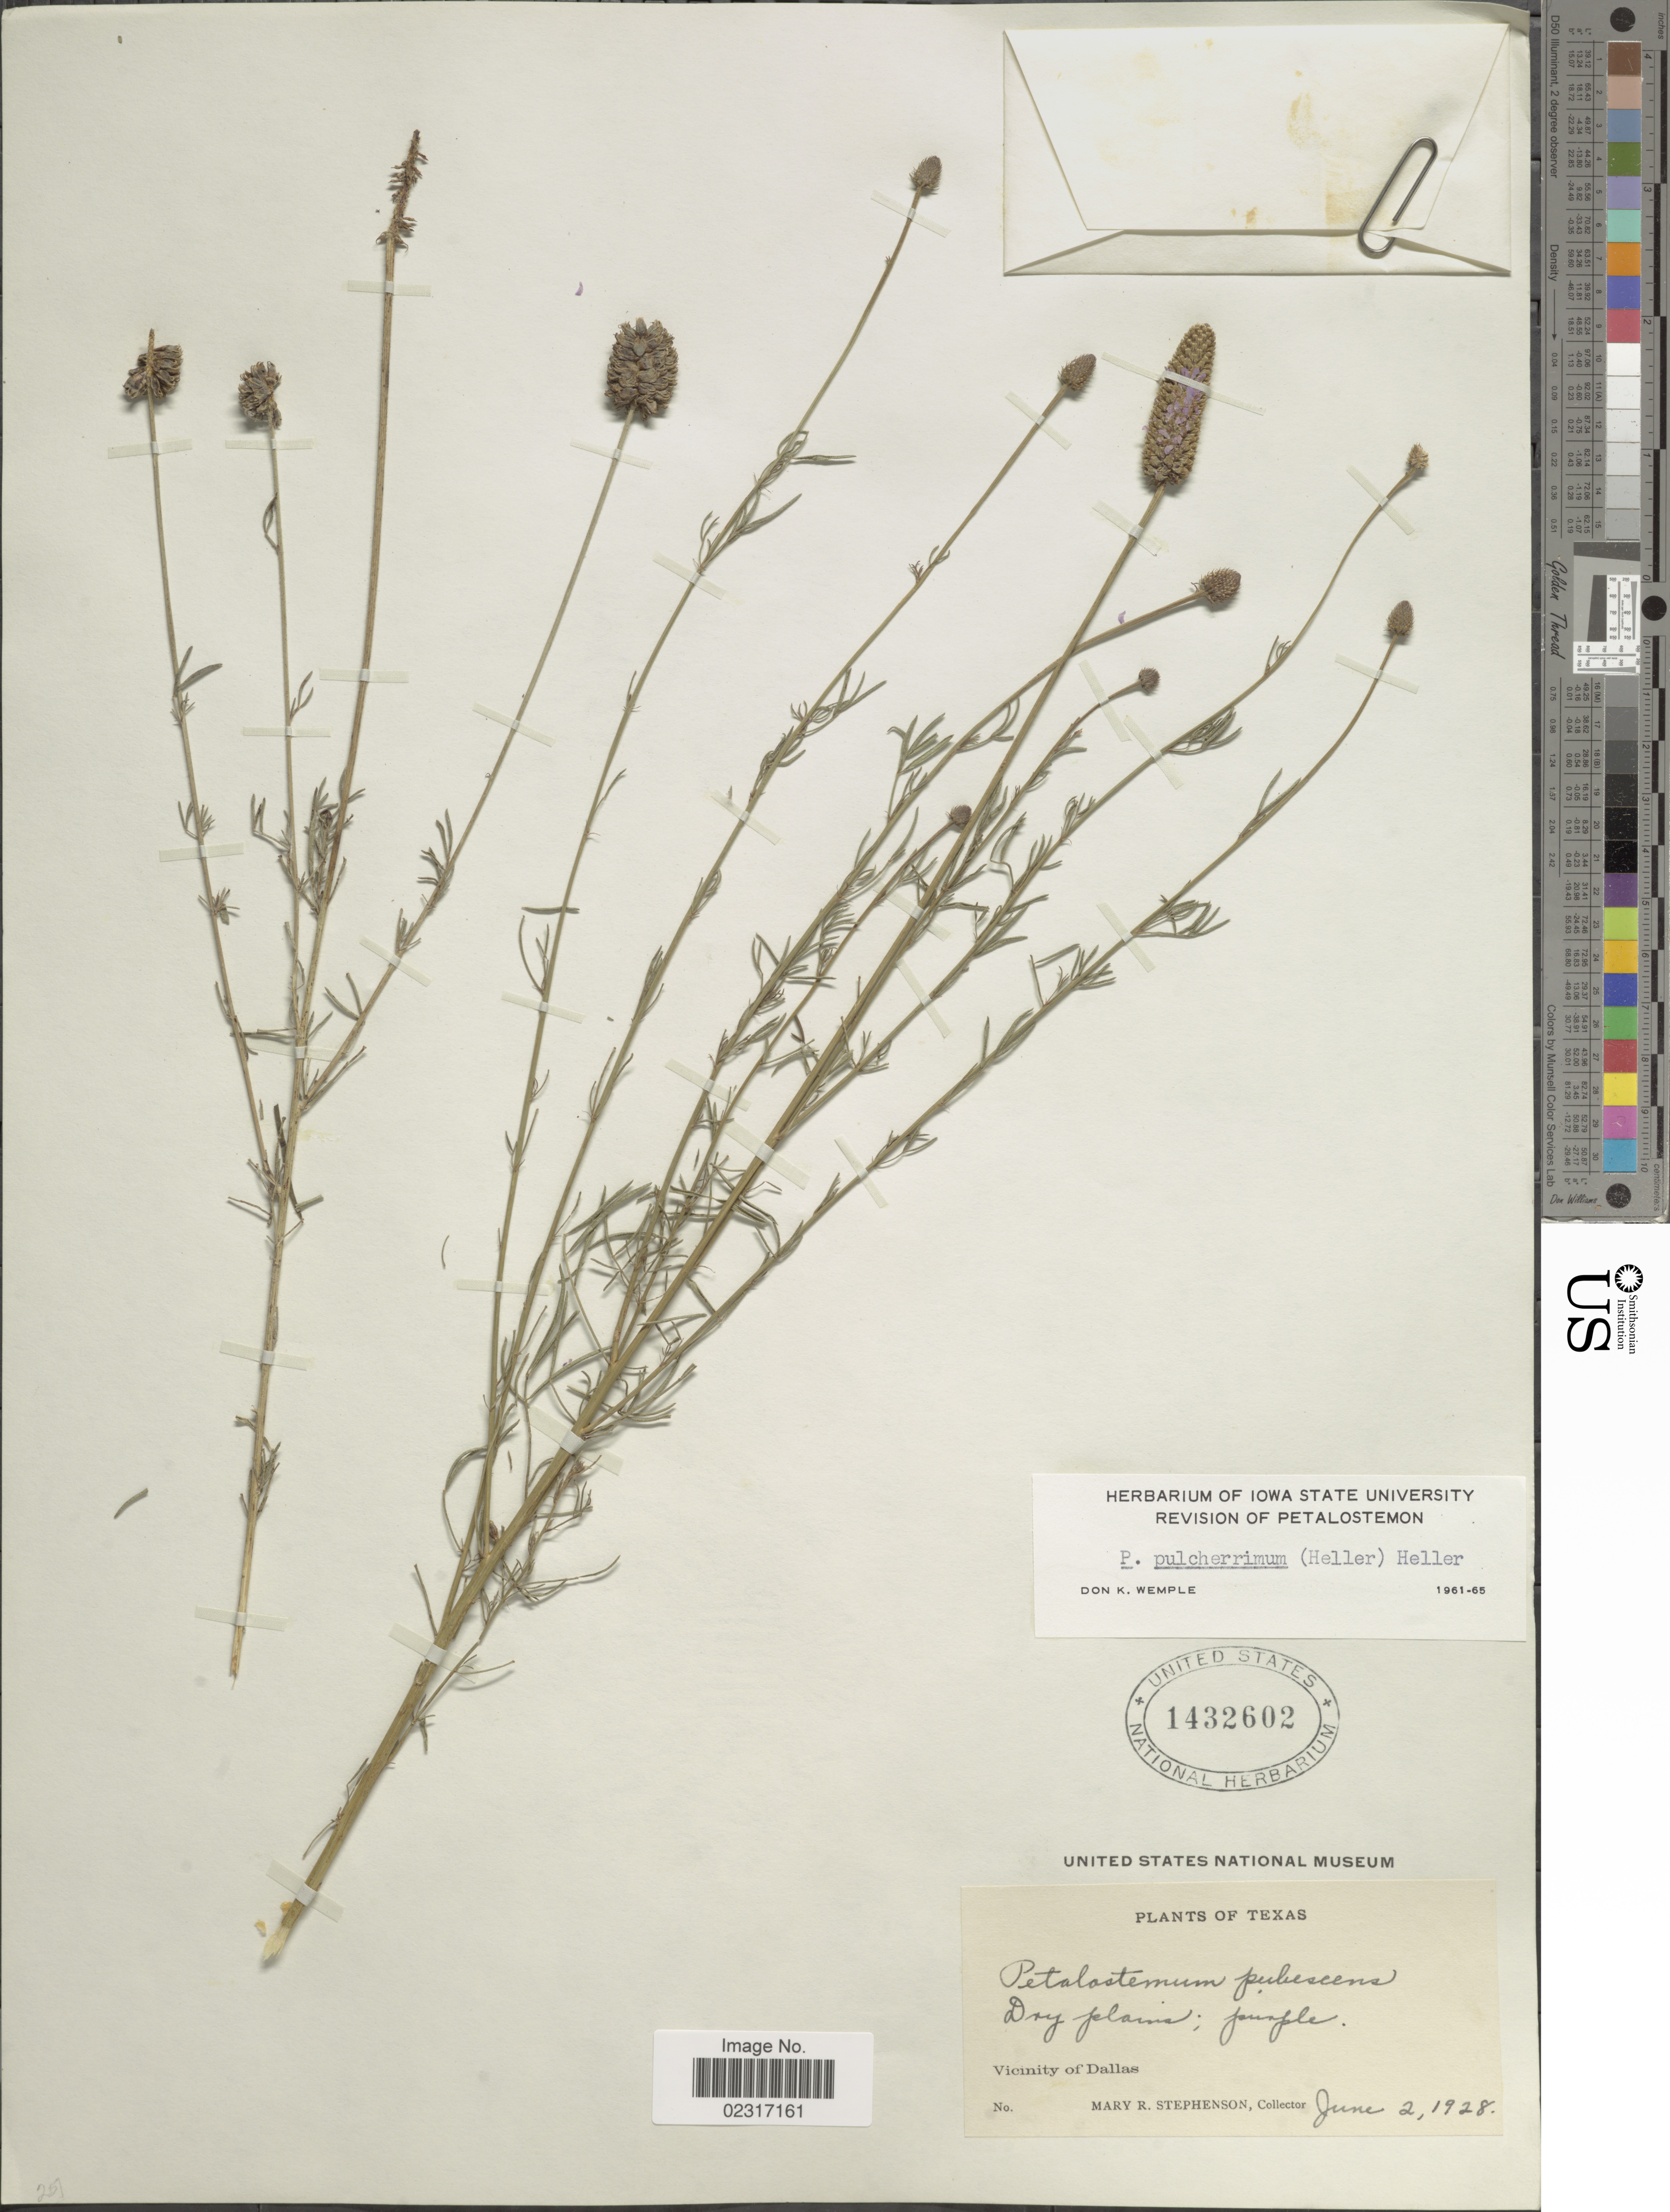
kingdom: Plantae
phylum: Tracheophyta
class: Magnoliopsida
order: Fabales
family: Fabaceae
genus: Dalea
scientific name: Dalea compacta var. pubescens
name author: (A. Gray) Barneby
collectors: M. Stephenson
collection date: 1928-06-02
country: United States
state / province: Texas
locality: Vicinity of Dallas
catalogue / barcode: US 1432602